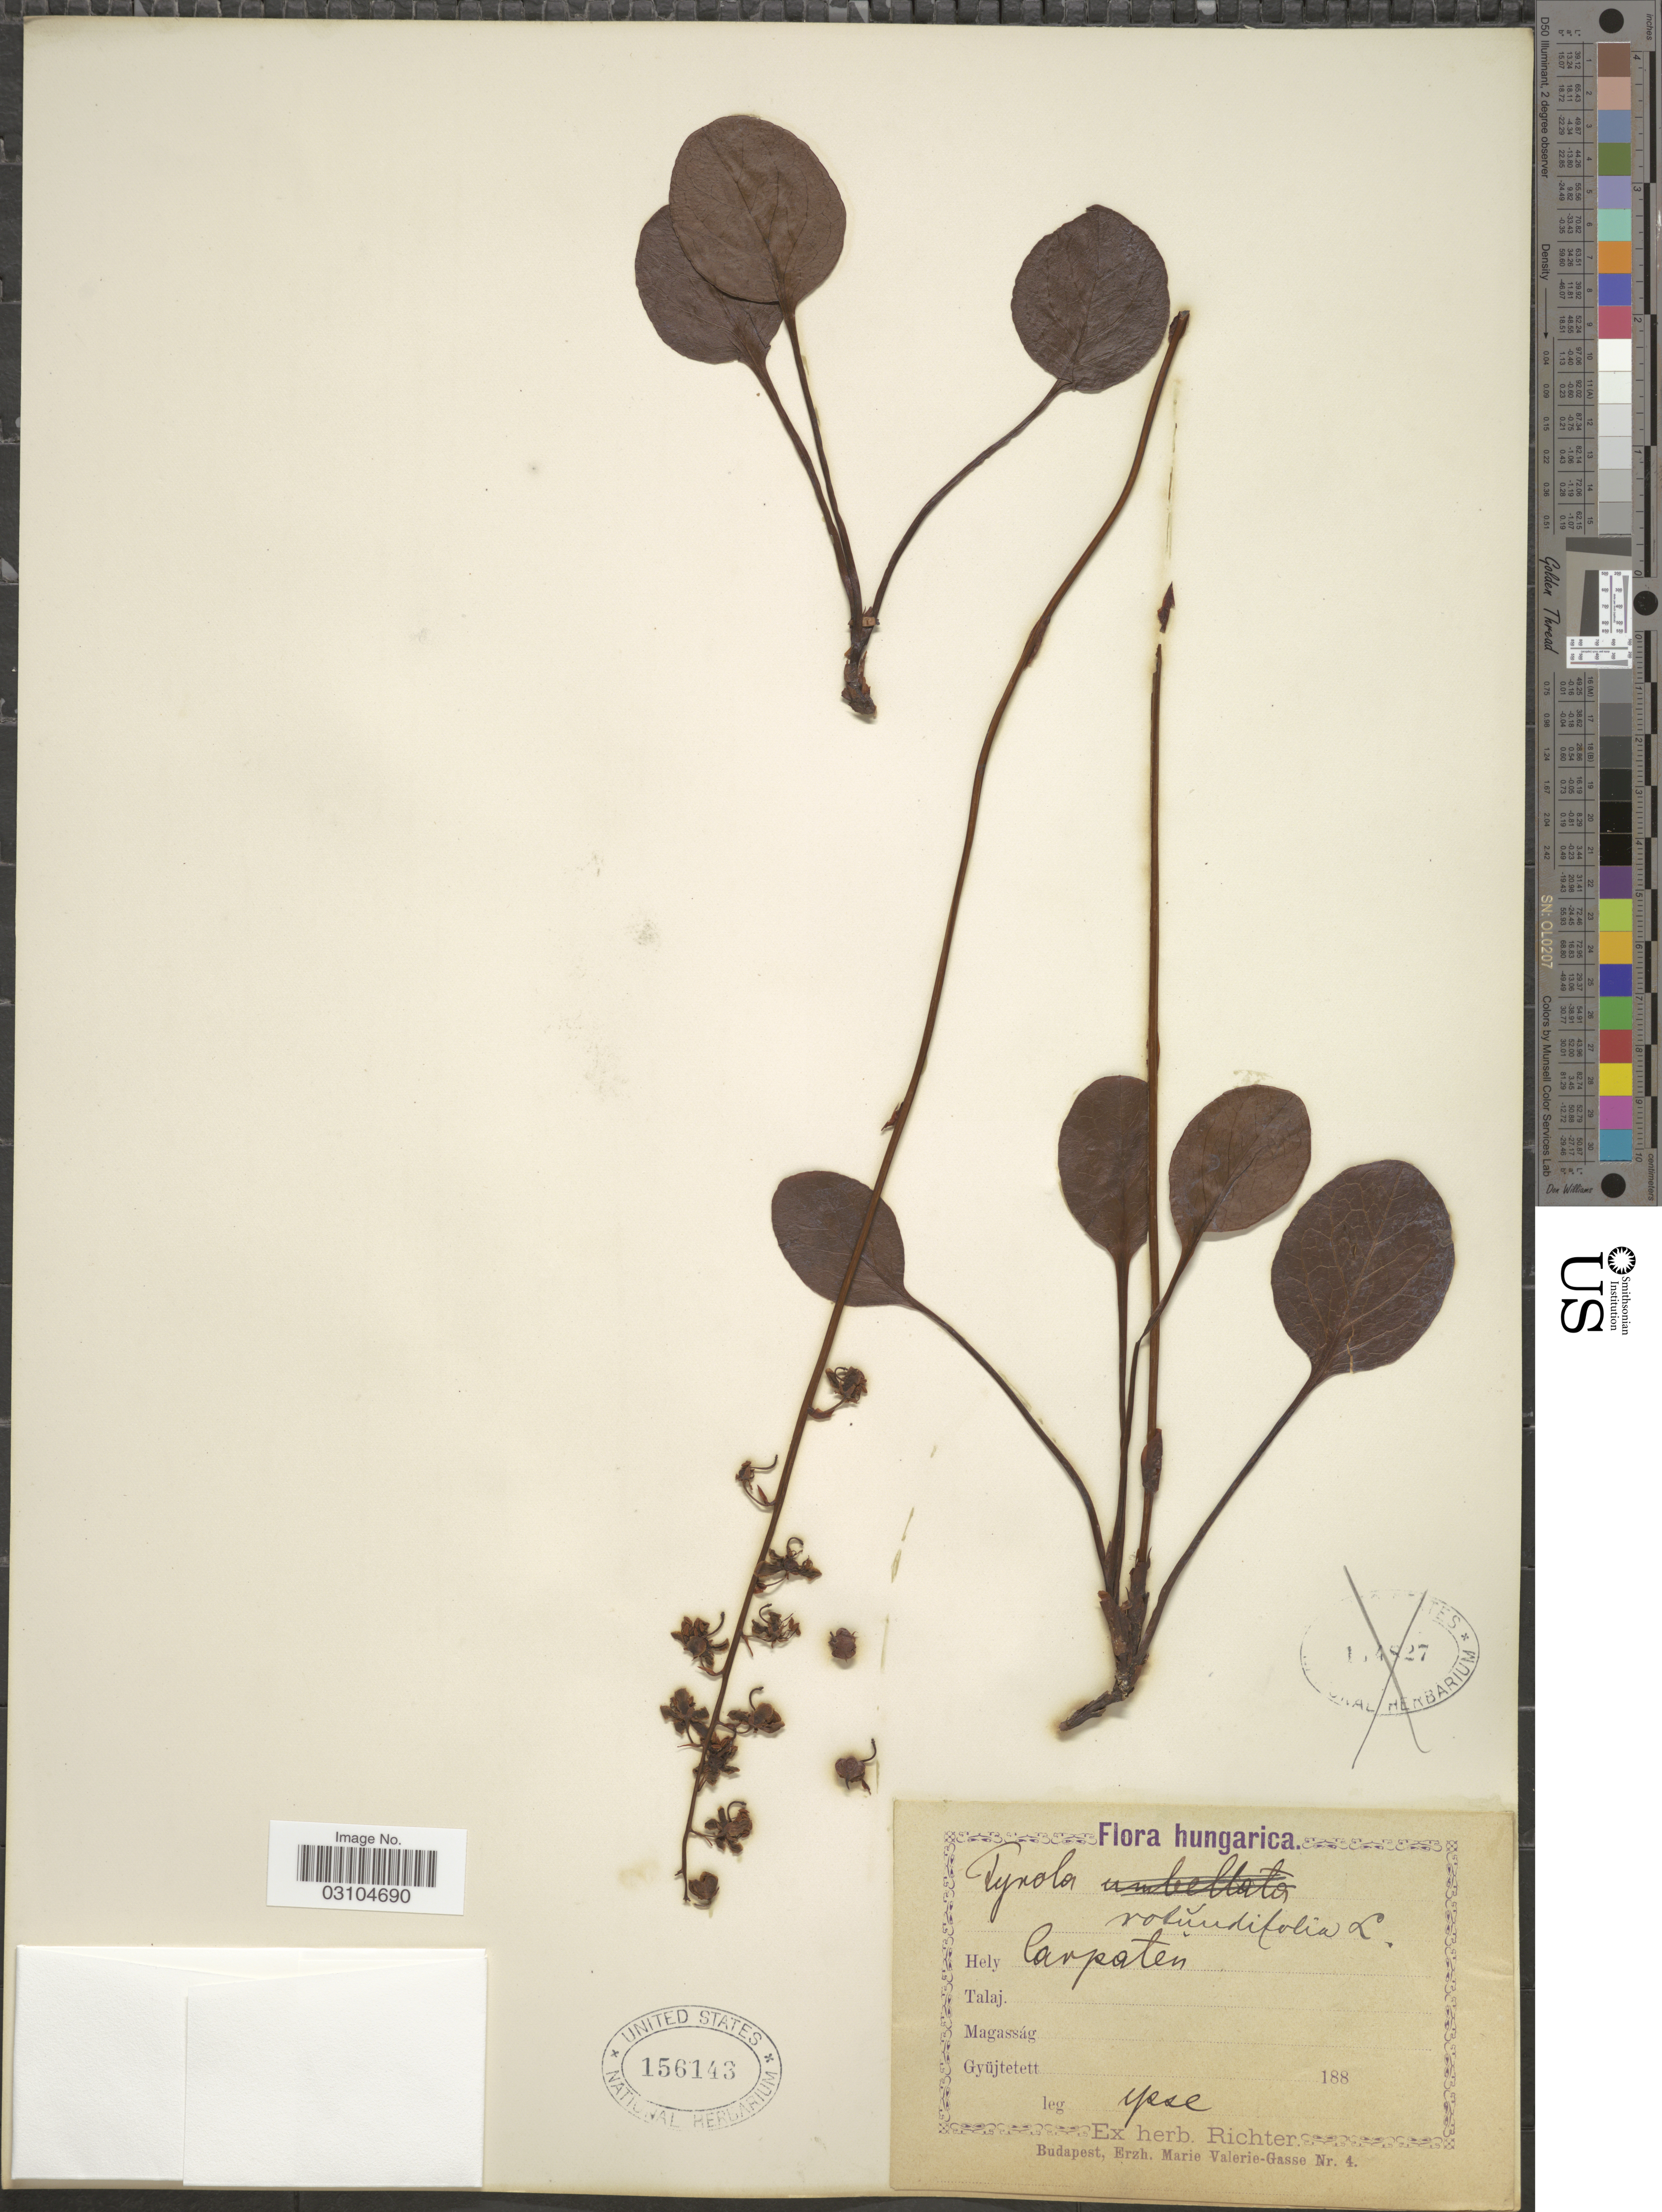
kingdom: Plantae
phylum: Tracheophyta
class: Magnoliopsida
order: Ericales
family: Ericaceae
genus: Pyrola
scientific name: Pyrola rotundifolia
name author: L.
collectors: -- Richter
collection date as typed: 188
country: Hungary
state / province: Budapest, Capital District of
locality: Hungarica. Carpathen [interpreted].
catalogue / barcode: US 156143